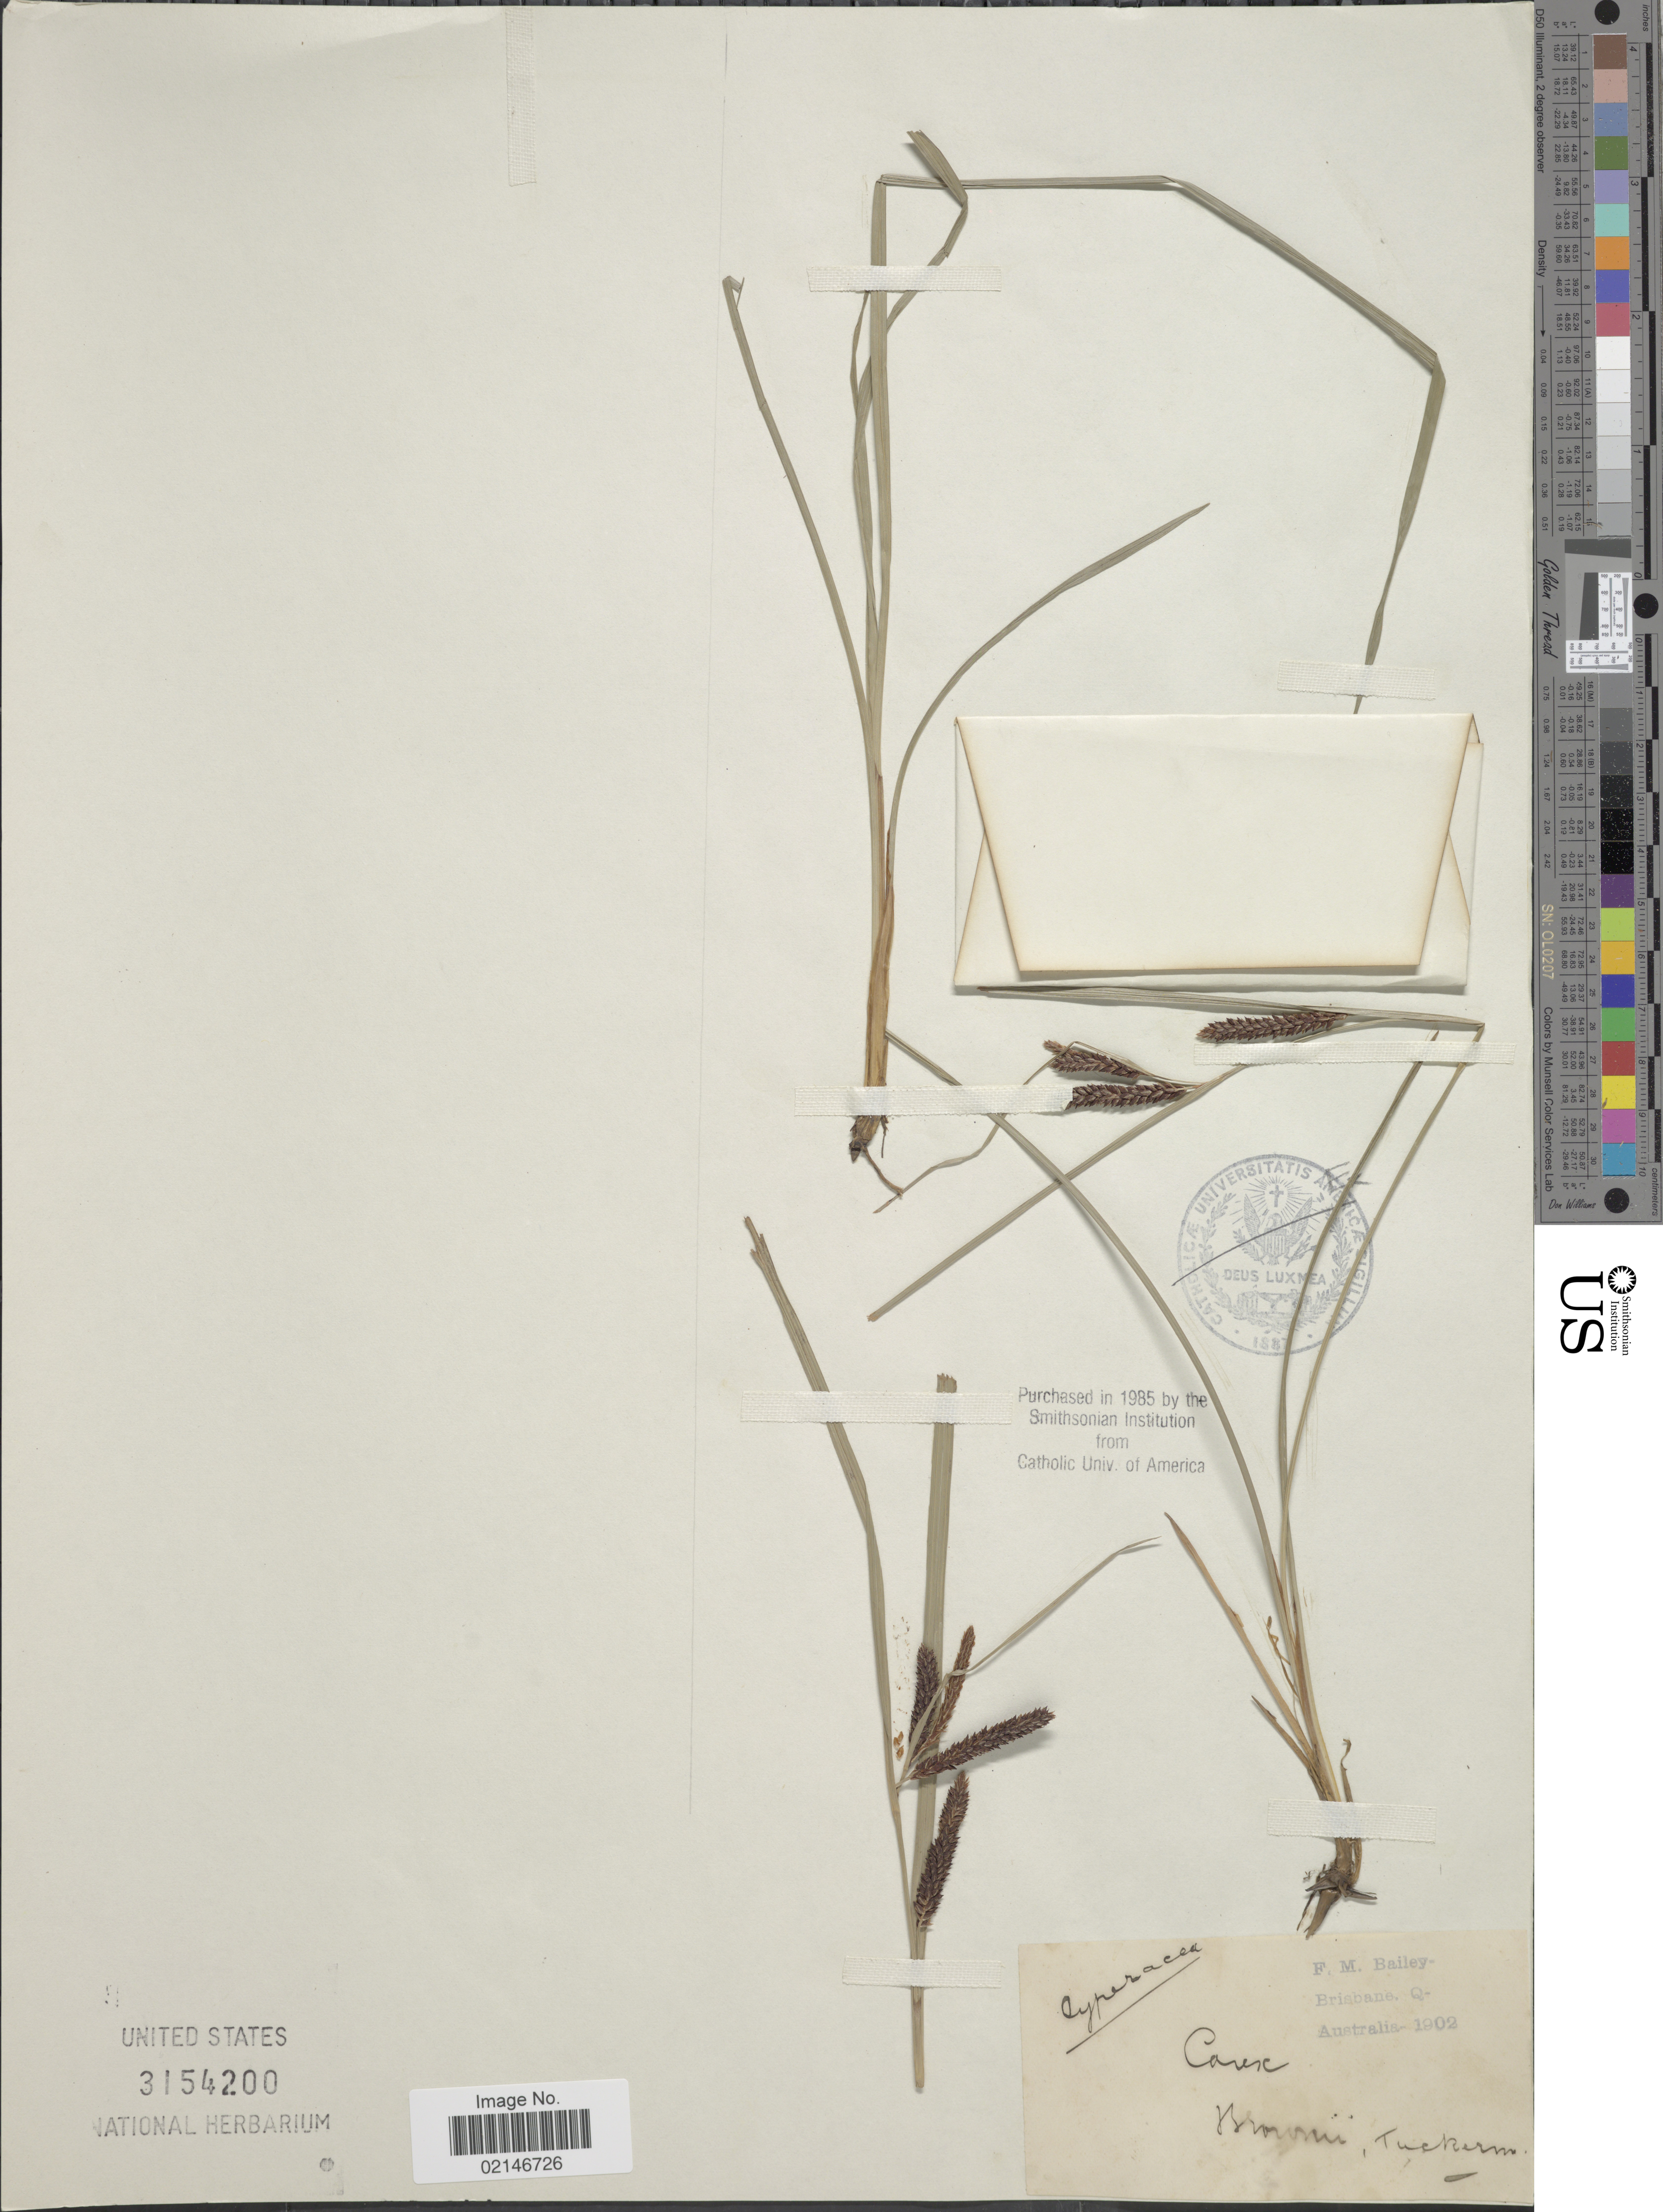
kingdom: Plantae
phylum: Tracheophyta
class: Liliopsida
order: Poales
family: Cyperaceae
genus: Carex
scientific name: Carex sp.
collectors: F. M. Bailey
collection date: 1902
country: Australia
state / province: Queensland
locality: Brisbane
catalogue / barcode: US 3154200